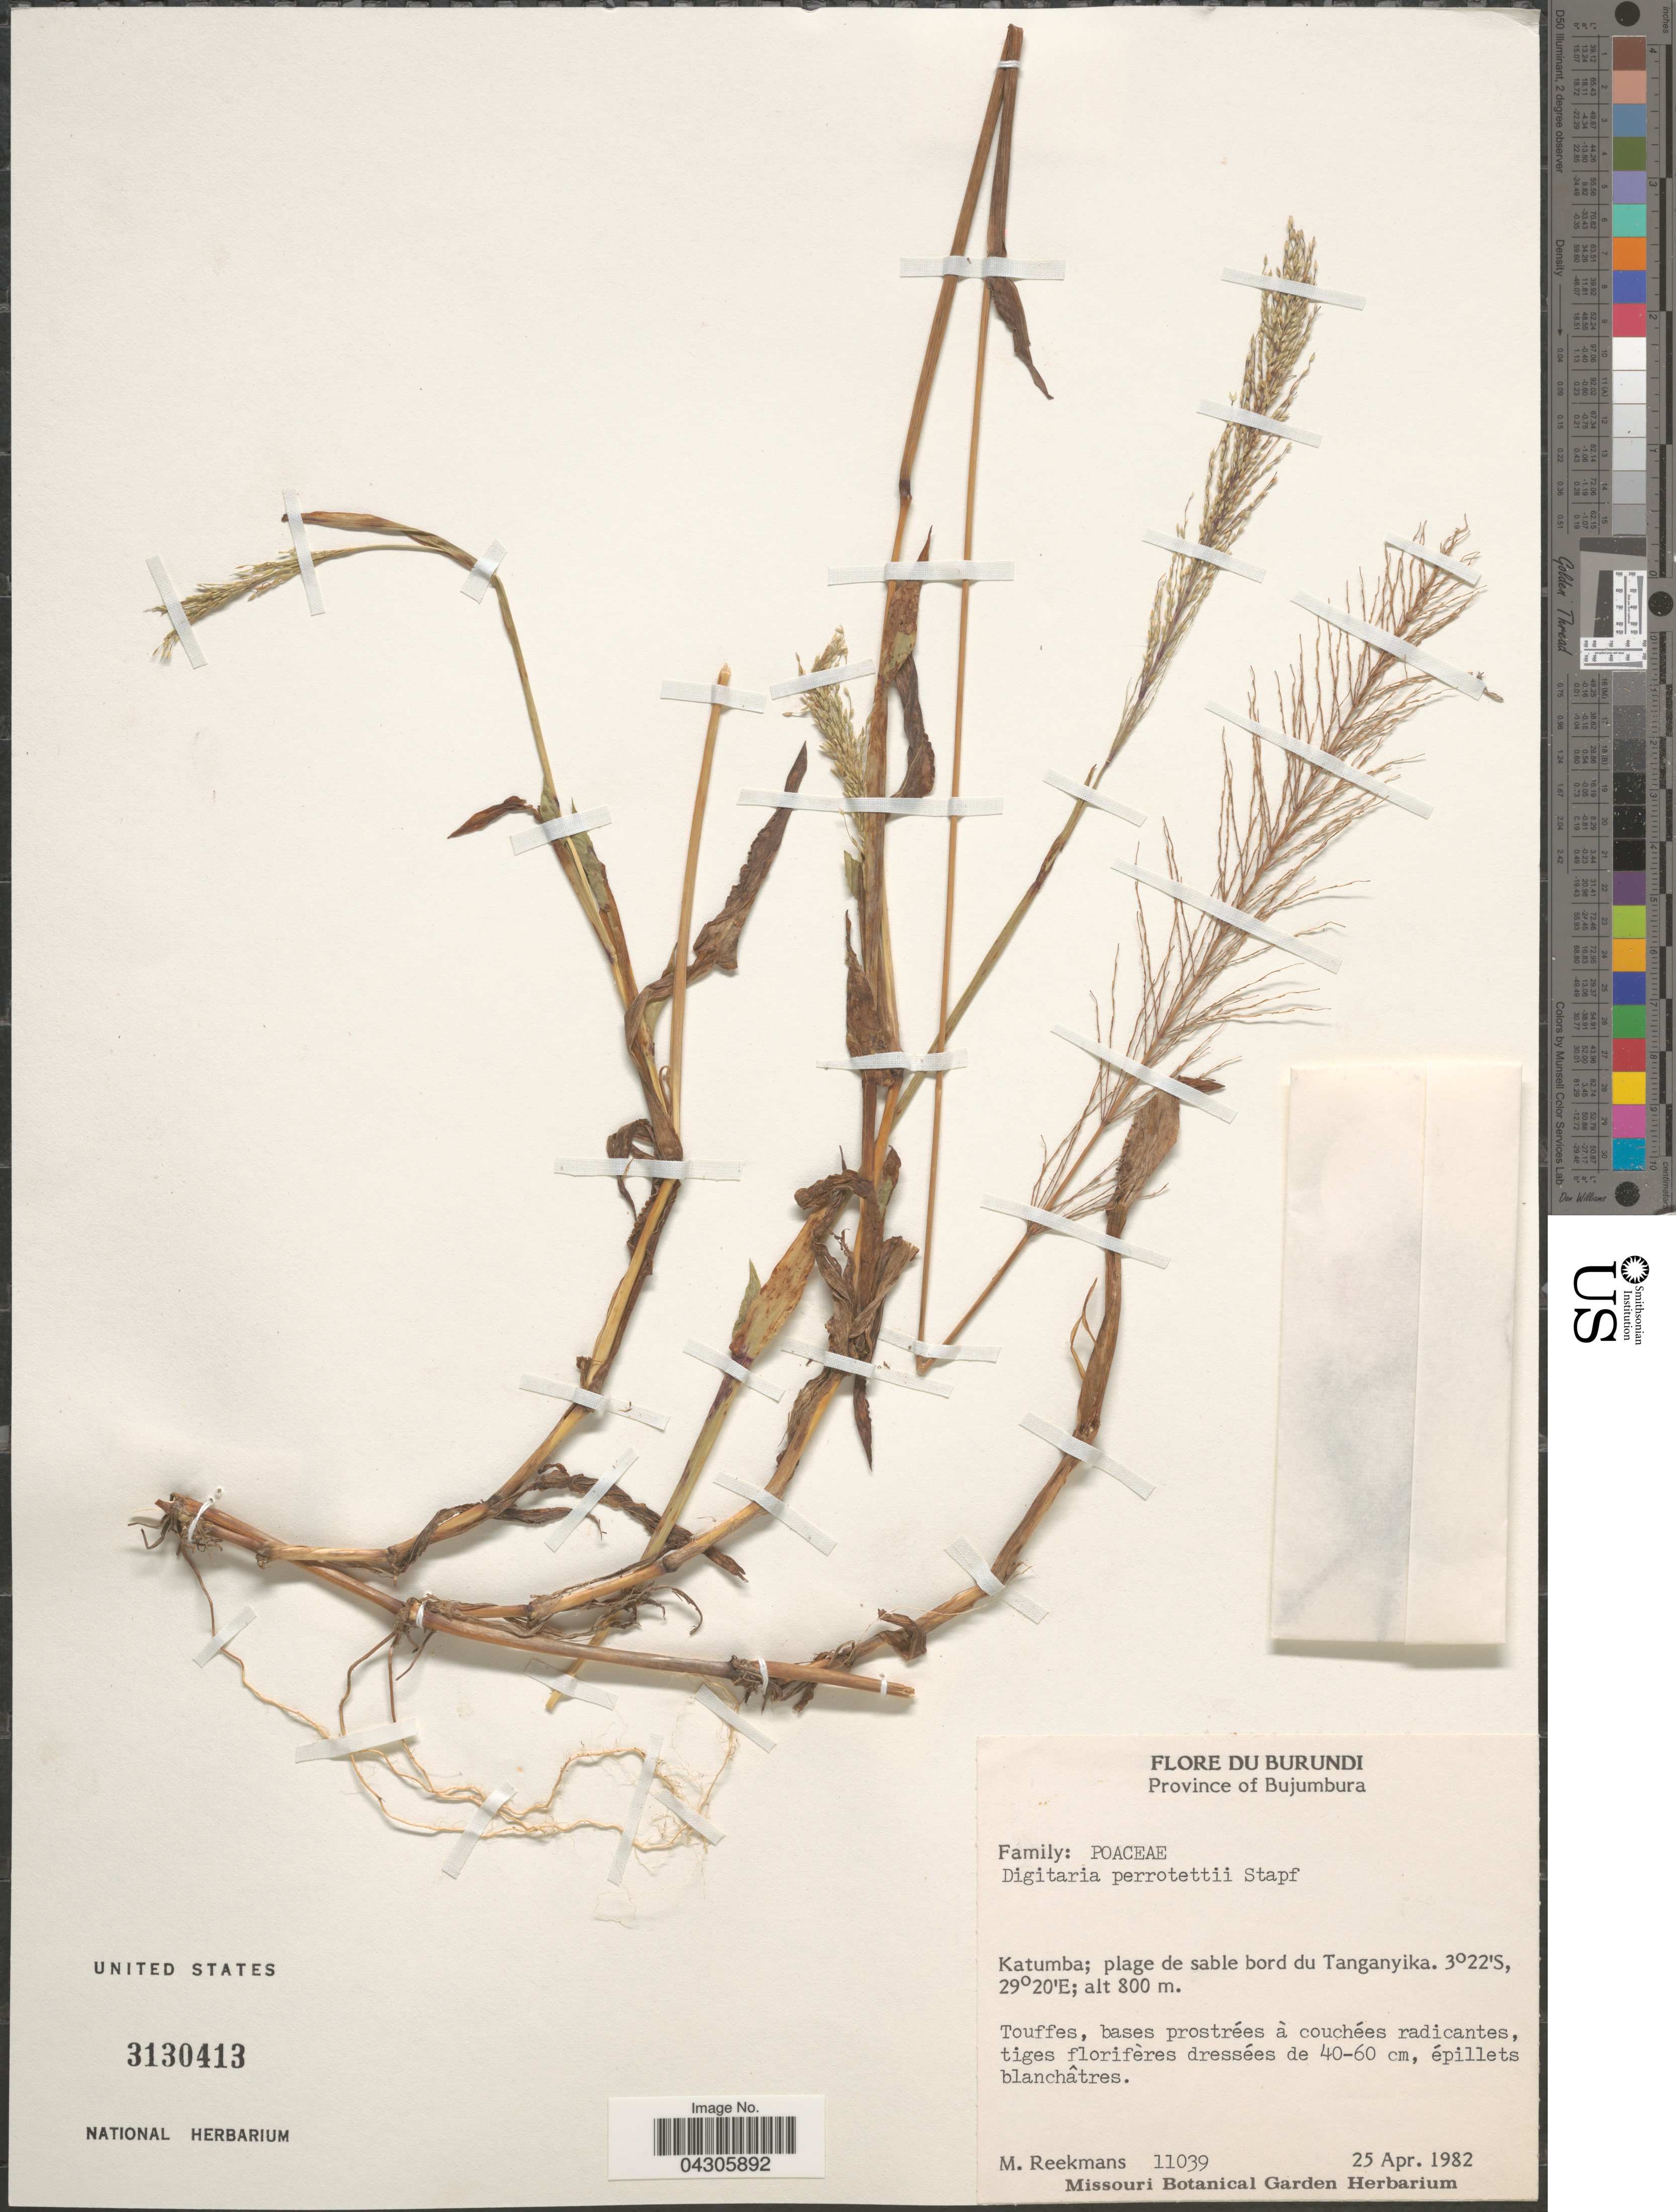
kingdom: Plantae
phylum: Tracheophyta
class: Liliopsida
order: Poales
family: Poaceae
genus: Digitaria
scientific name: Digitaria perrottetii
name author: (Kunth) Stapf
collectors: M. Reekmans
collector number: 11039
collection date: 1982-04-25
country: Burundi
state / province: Bujumura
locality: Katumba; plage de sable bord du Tanganyika.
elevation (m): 800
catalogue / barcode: US 3130413